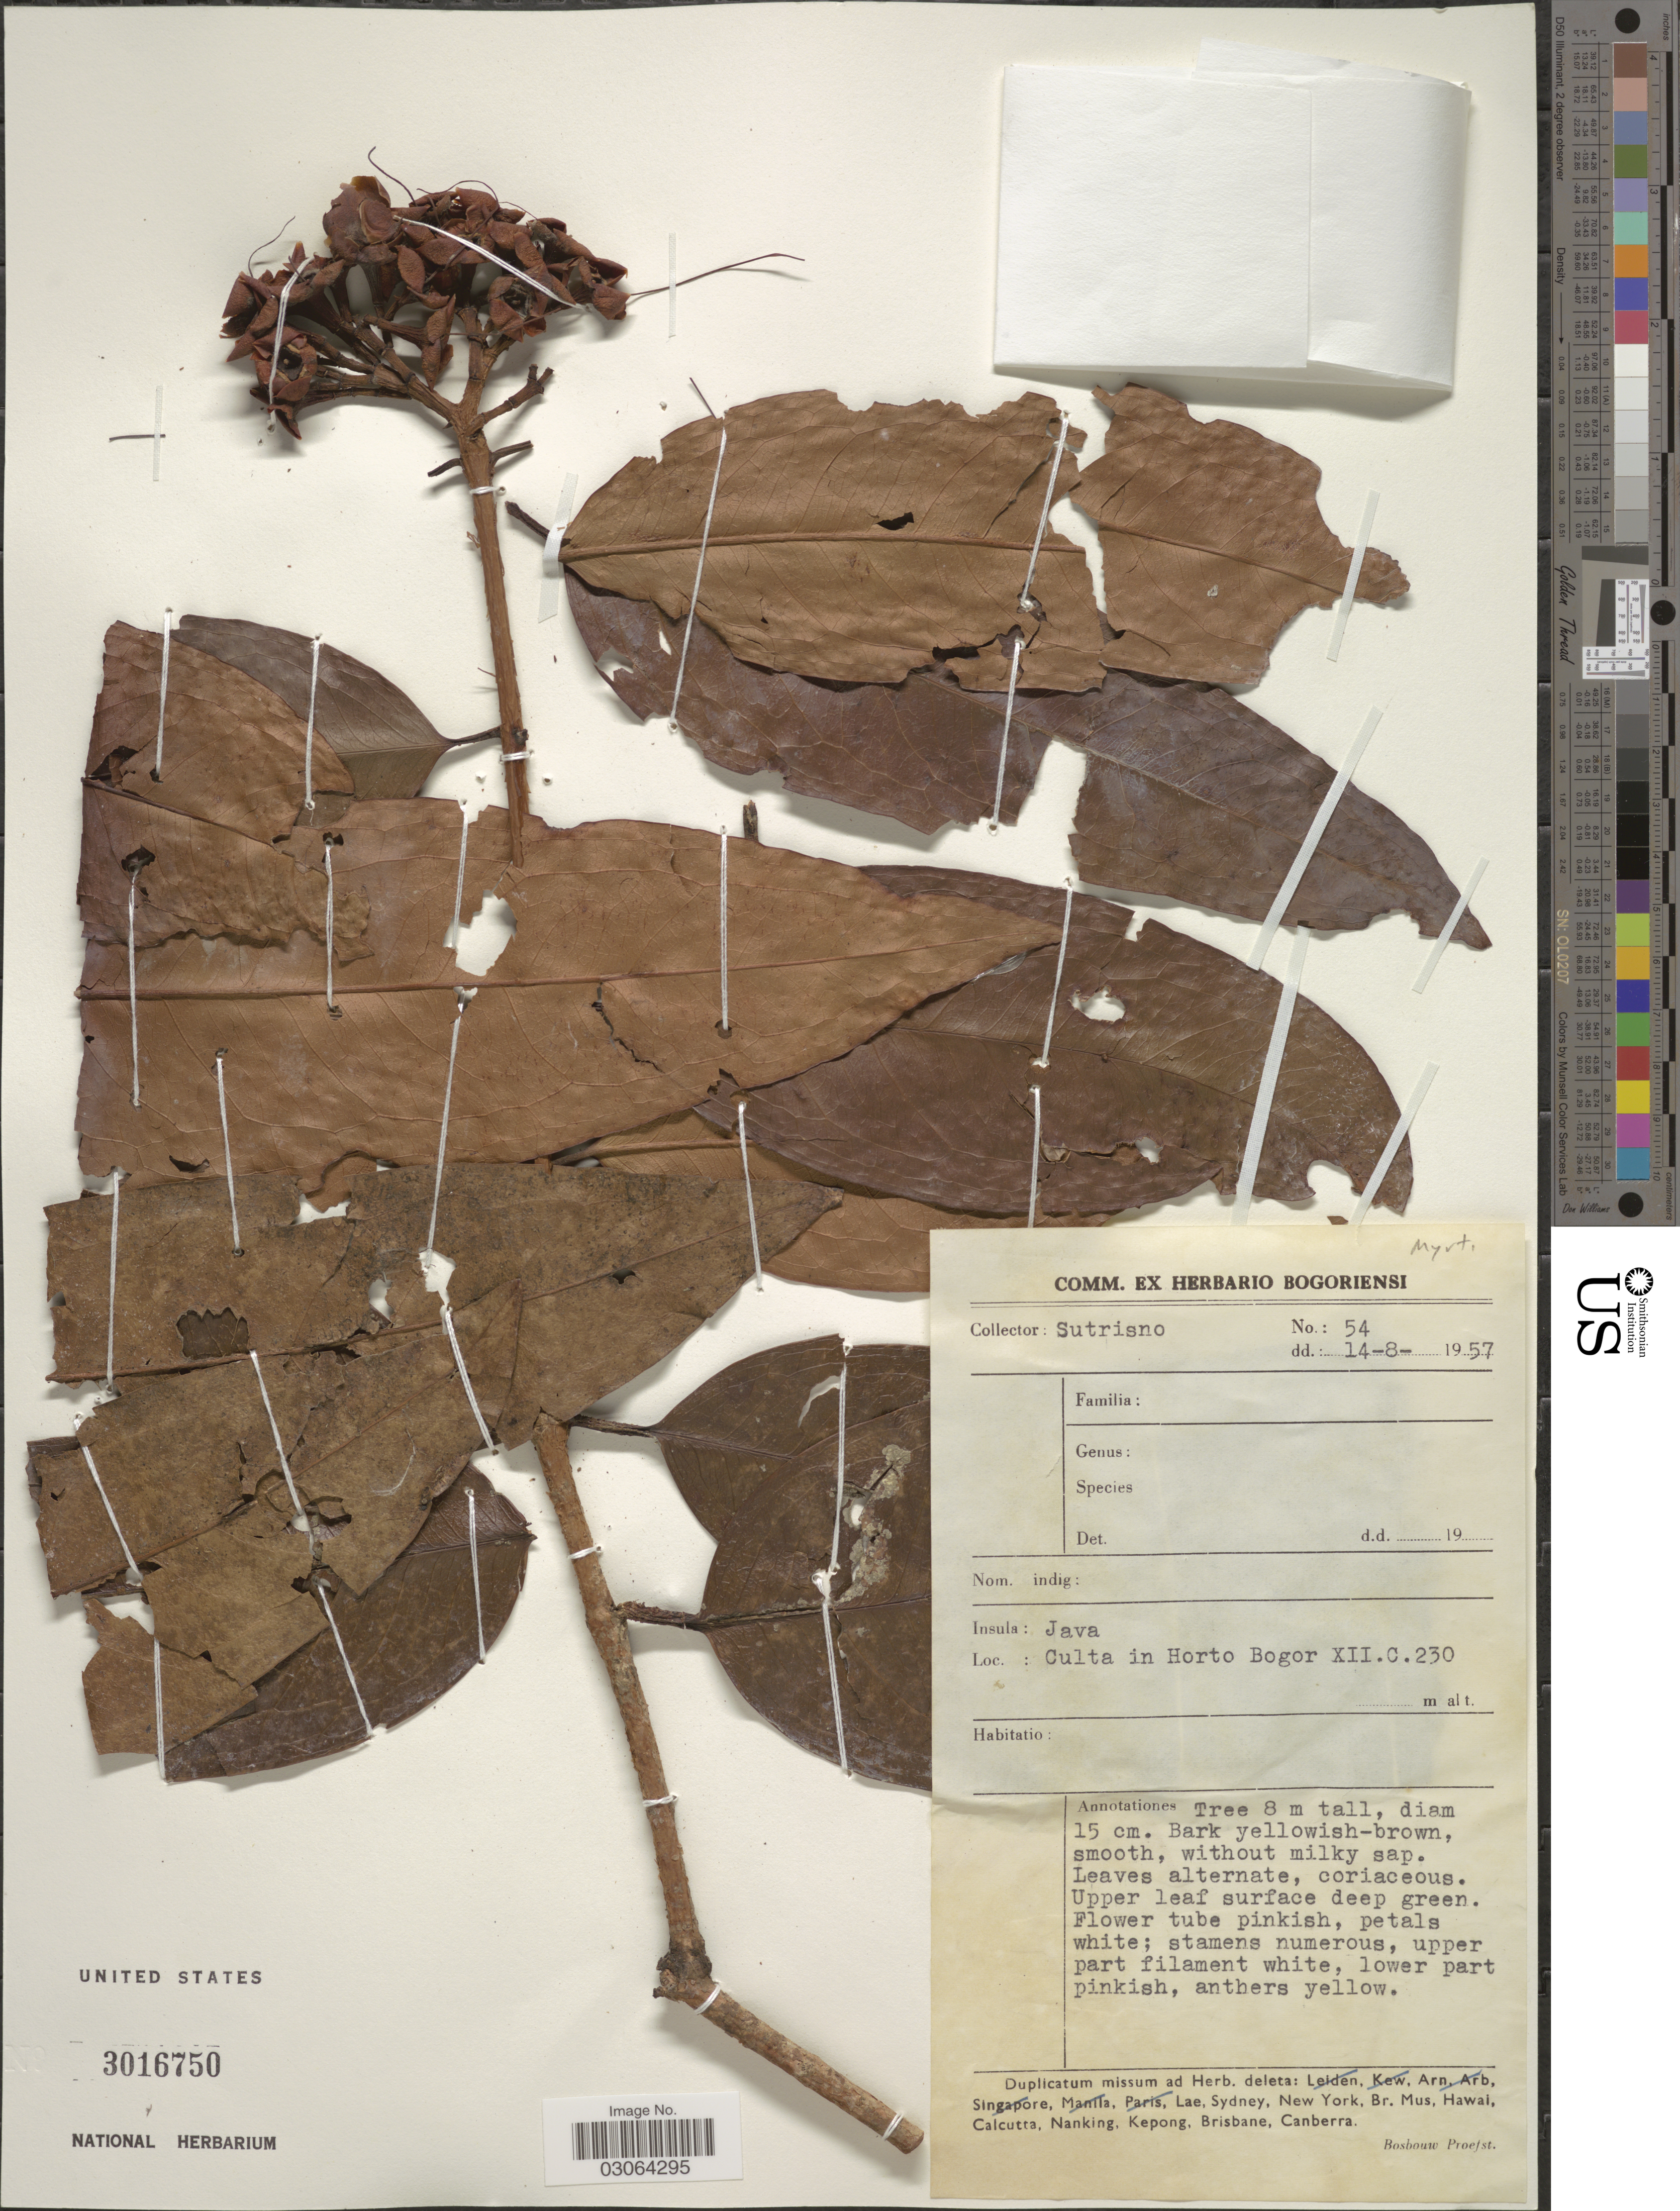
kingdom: Plantae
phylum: Tracheophyta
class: Magnoliopsida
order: Myrtales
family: Myrtaceae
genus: Syzygium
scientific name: Syzygium sp.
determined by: Strong, Mark T., (BOT), Smithsonian Institution - National Museum of Natural History (UNITED STATES)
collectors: P. Sutrisno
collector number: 54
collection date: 1957-08-14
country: Indonesia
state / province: Java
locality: Culta in Horto Bogor XII.C.230.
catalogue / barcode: US 3016750